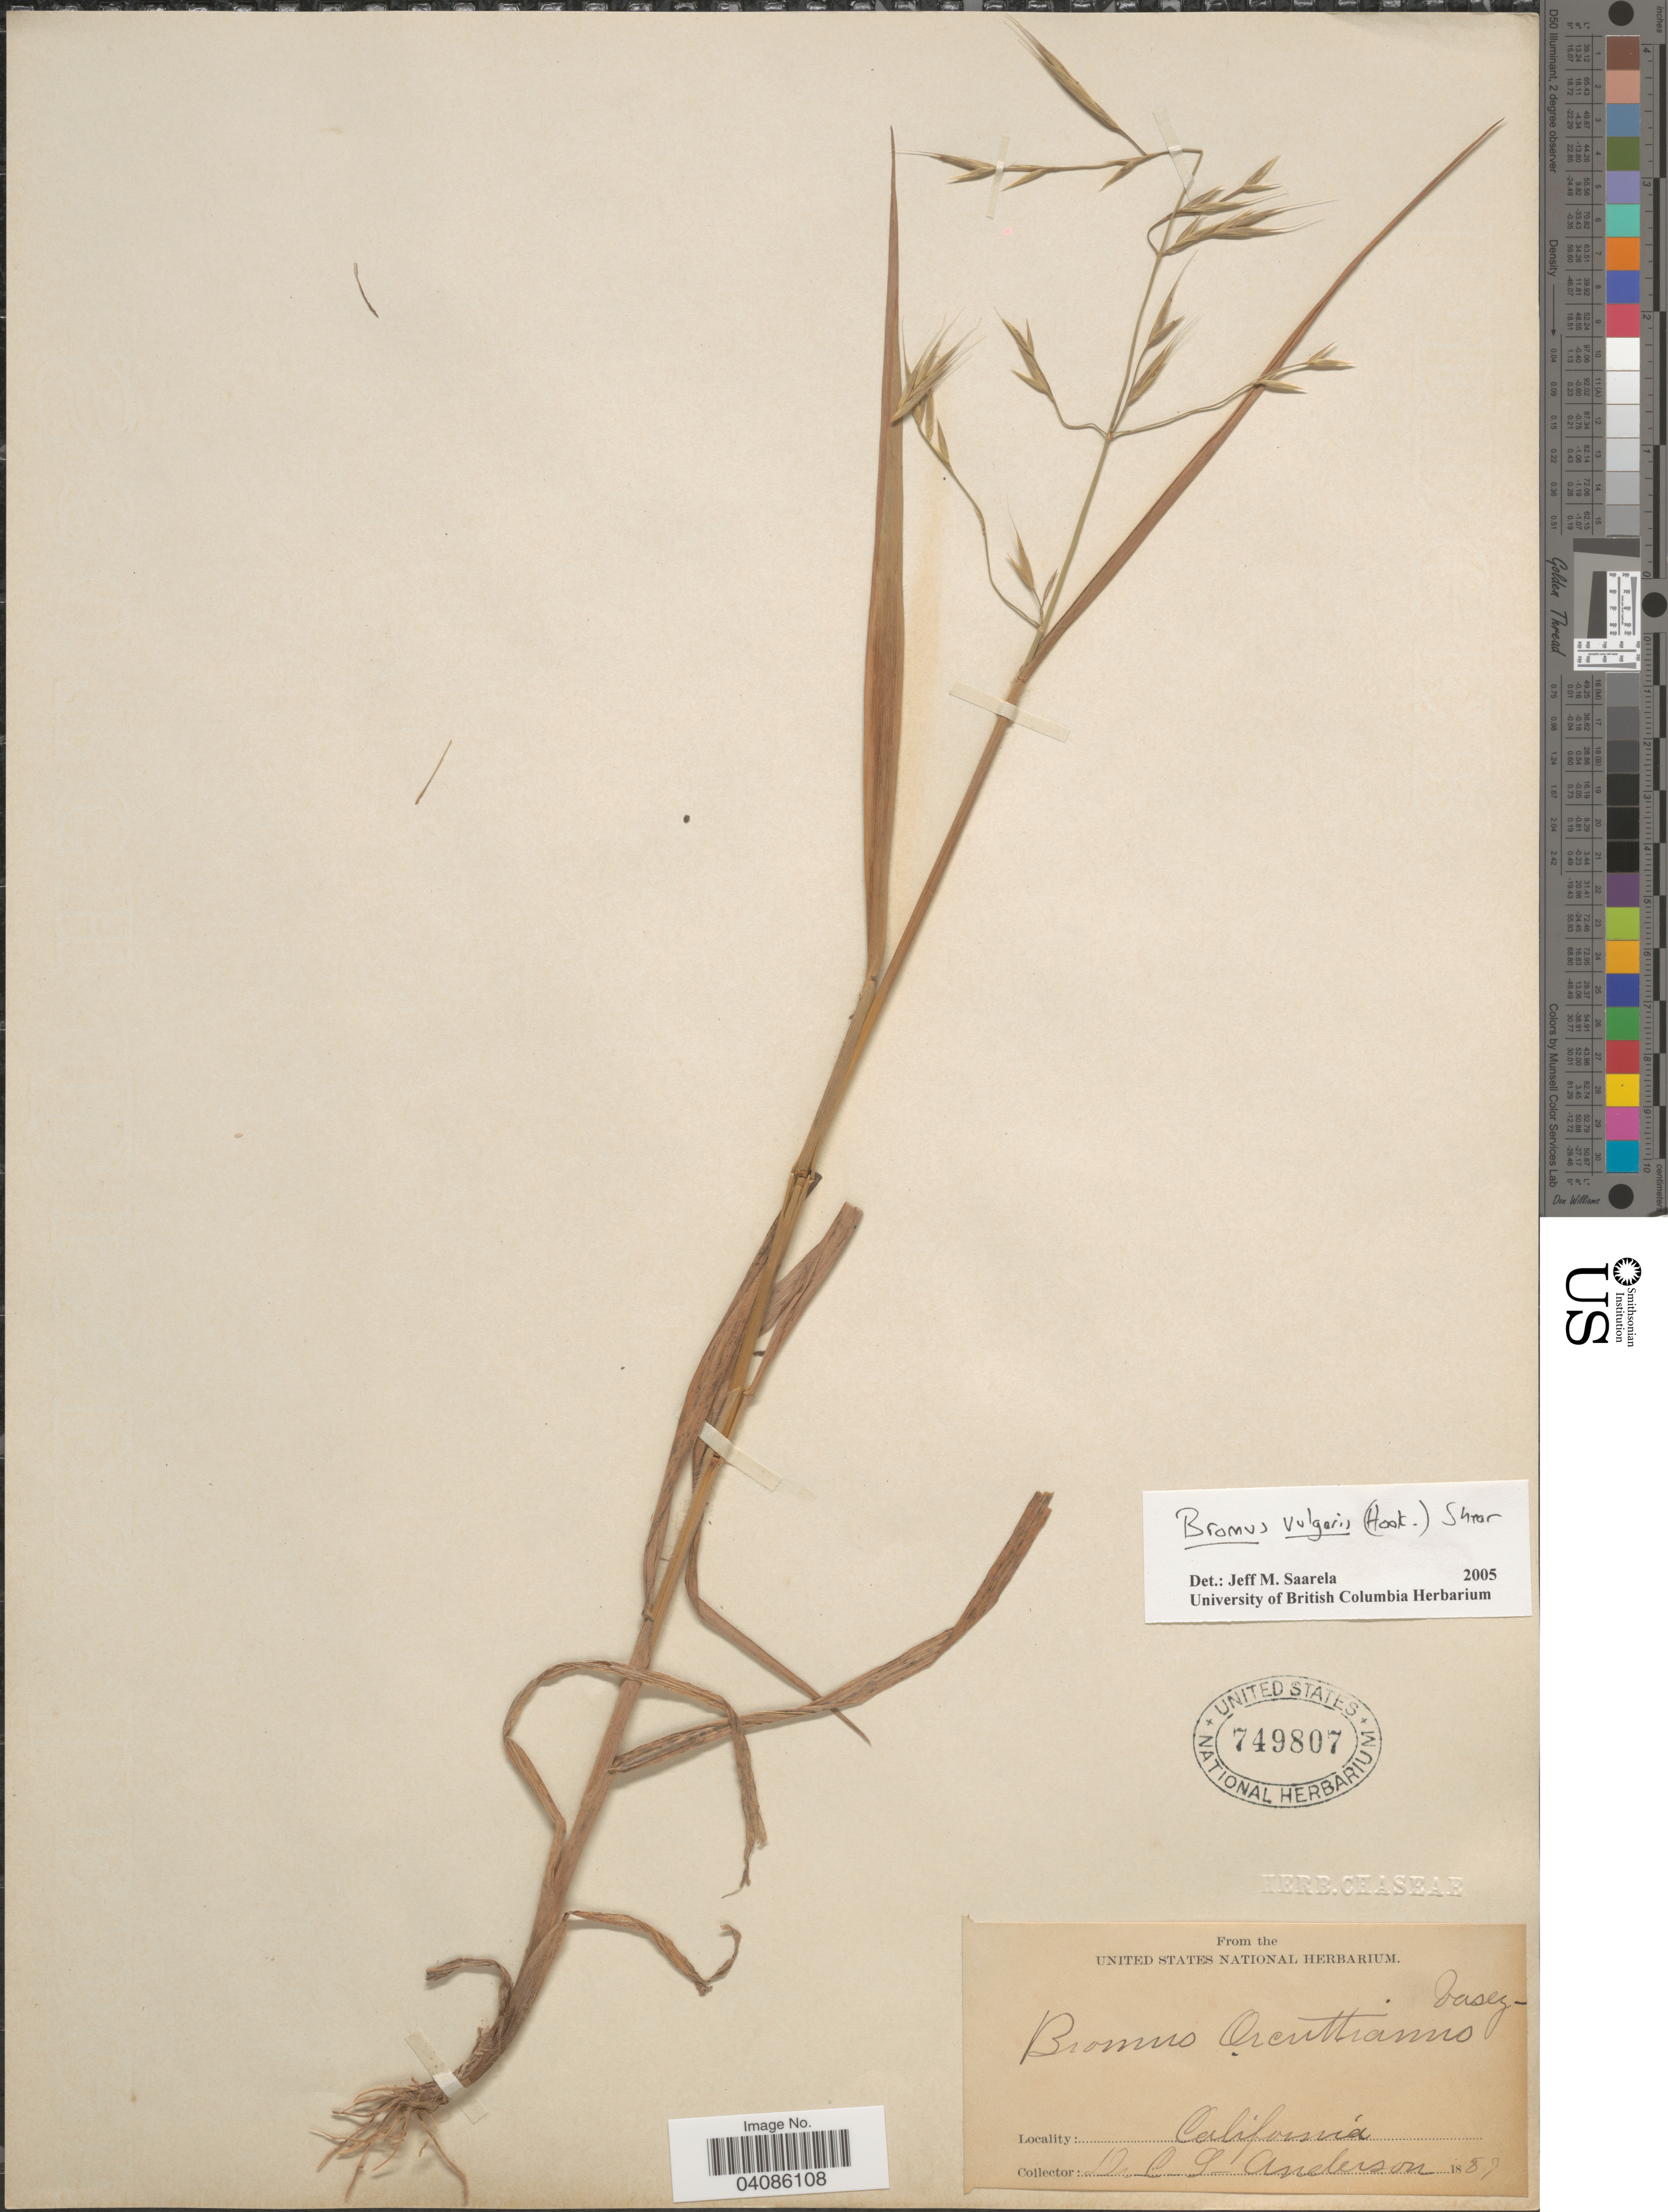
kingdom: Plantae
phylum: Tracheophyta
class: Liliopsida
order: Poales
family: Poaceae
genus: Bromus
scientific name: Bromus vulgaris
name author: (Hook.) Shear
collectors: C. L. Anderson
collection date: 1887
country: United States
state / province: California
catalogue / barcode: US 749807